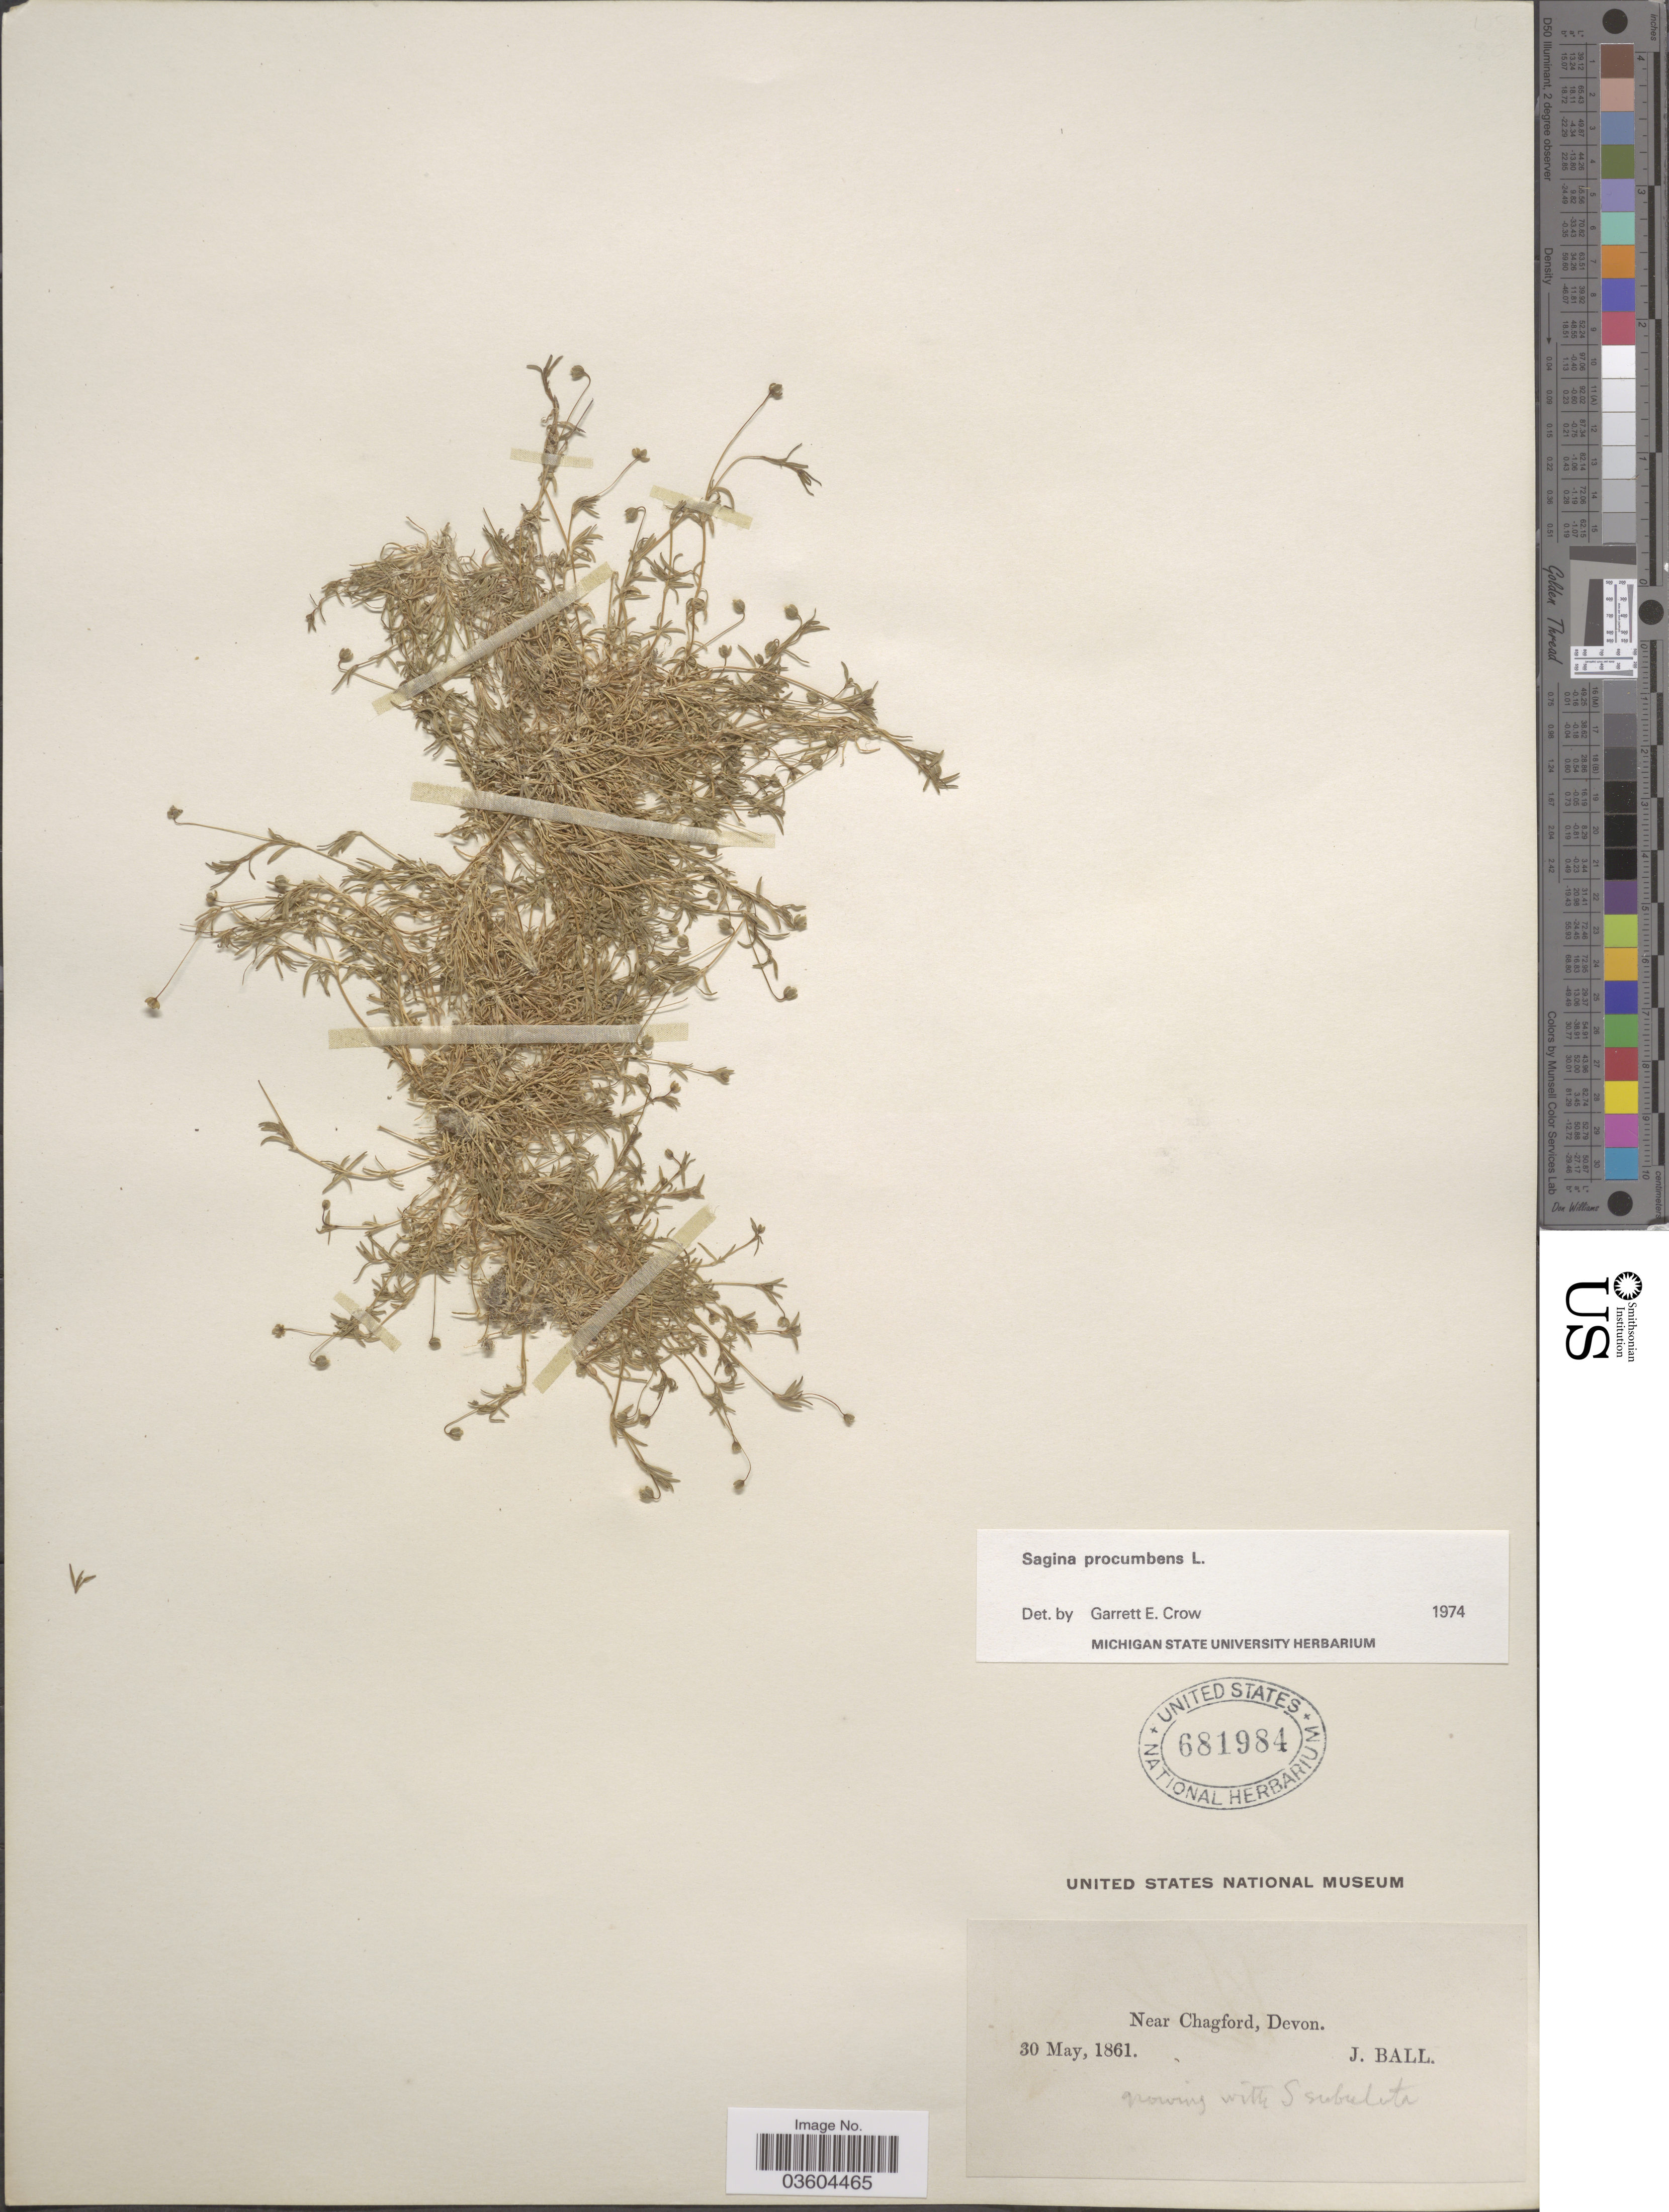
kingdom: Plantae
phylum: Tracheophyta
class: Magnoliopsida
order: Caryophyllales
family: Caryophyllaceae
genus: Sagina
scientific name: Sagina procumbens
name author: L.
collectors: J. Ball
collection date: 1861-05-30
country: United Kingdom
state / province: England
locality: Near Chagford, Devon.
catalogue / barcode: US 681984